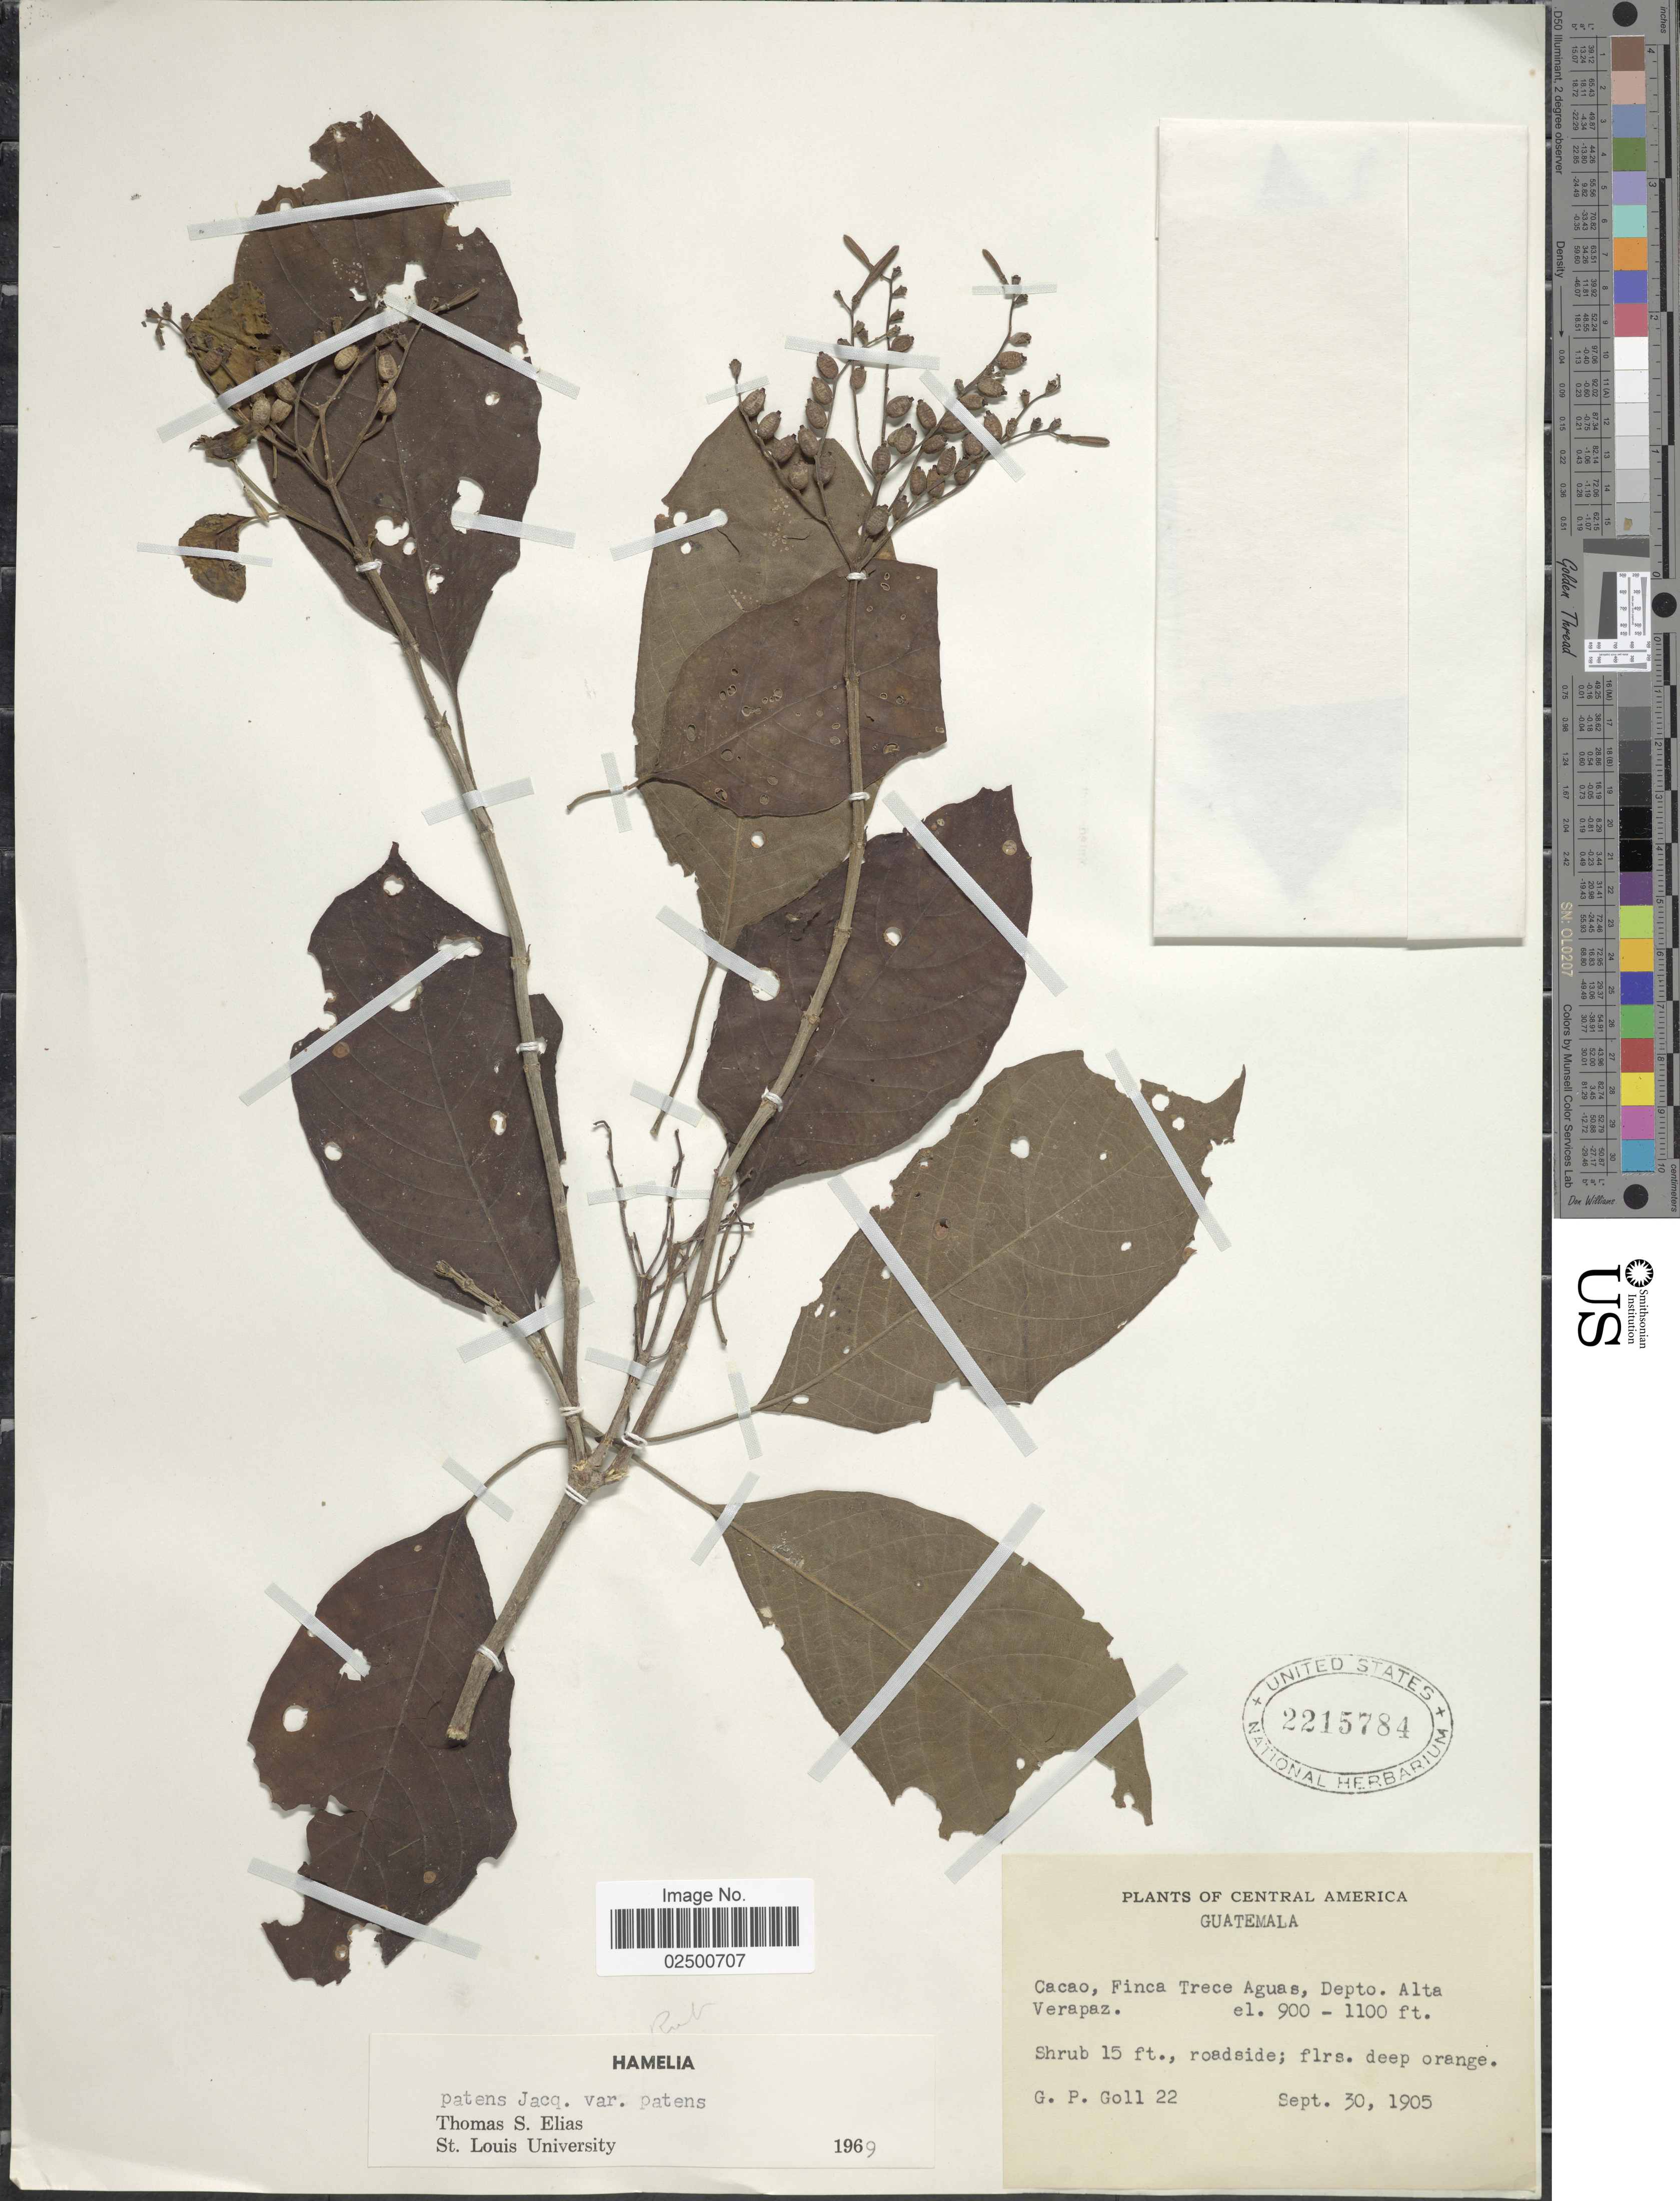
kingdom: Plantae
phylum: Tracheophyta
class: Magnoliopsida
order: Gentianales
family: Rubiaceae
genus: Hamelia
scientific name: Hamelia patens var. patens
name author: Jacq.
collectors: G. P. Goll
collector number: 22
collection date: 1905-09-30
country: Guatemala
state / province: Alta Verapaz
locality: Cacao, Finca Trece Aguas, Depto. Alta Verapaz.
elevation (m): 274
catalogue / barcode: US 2215784